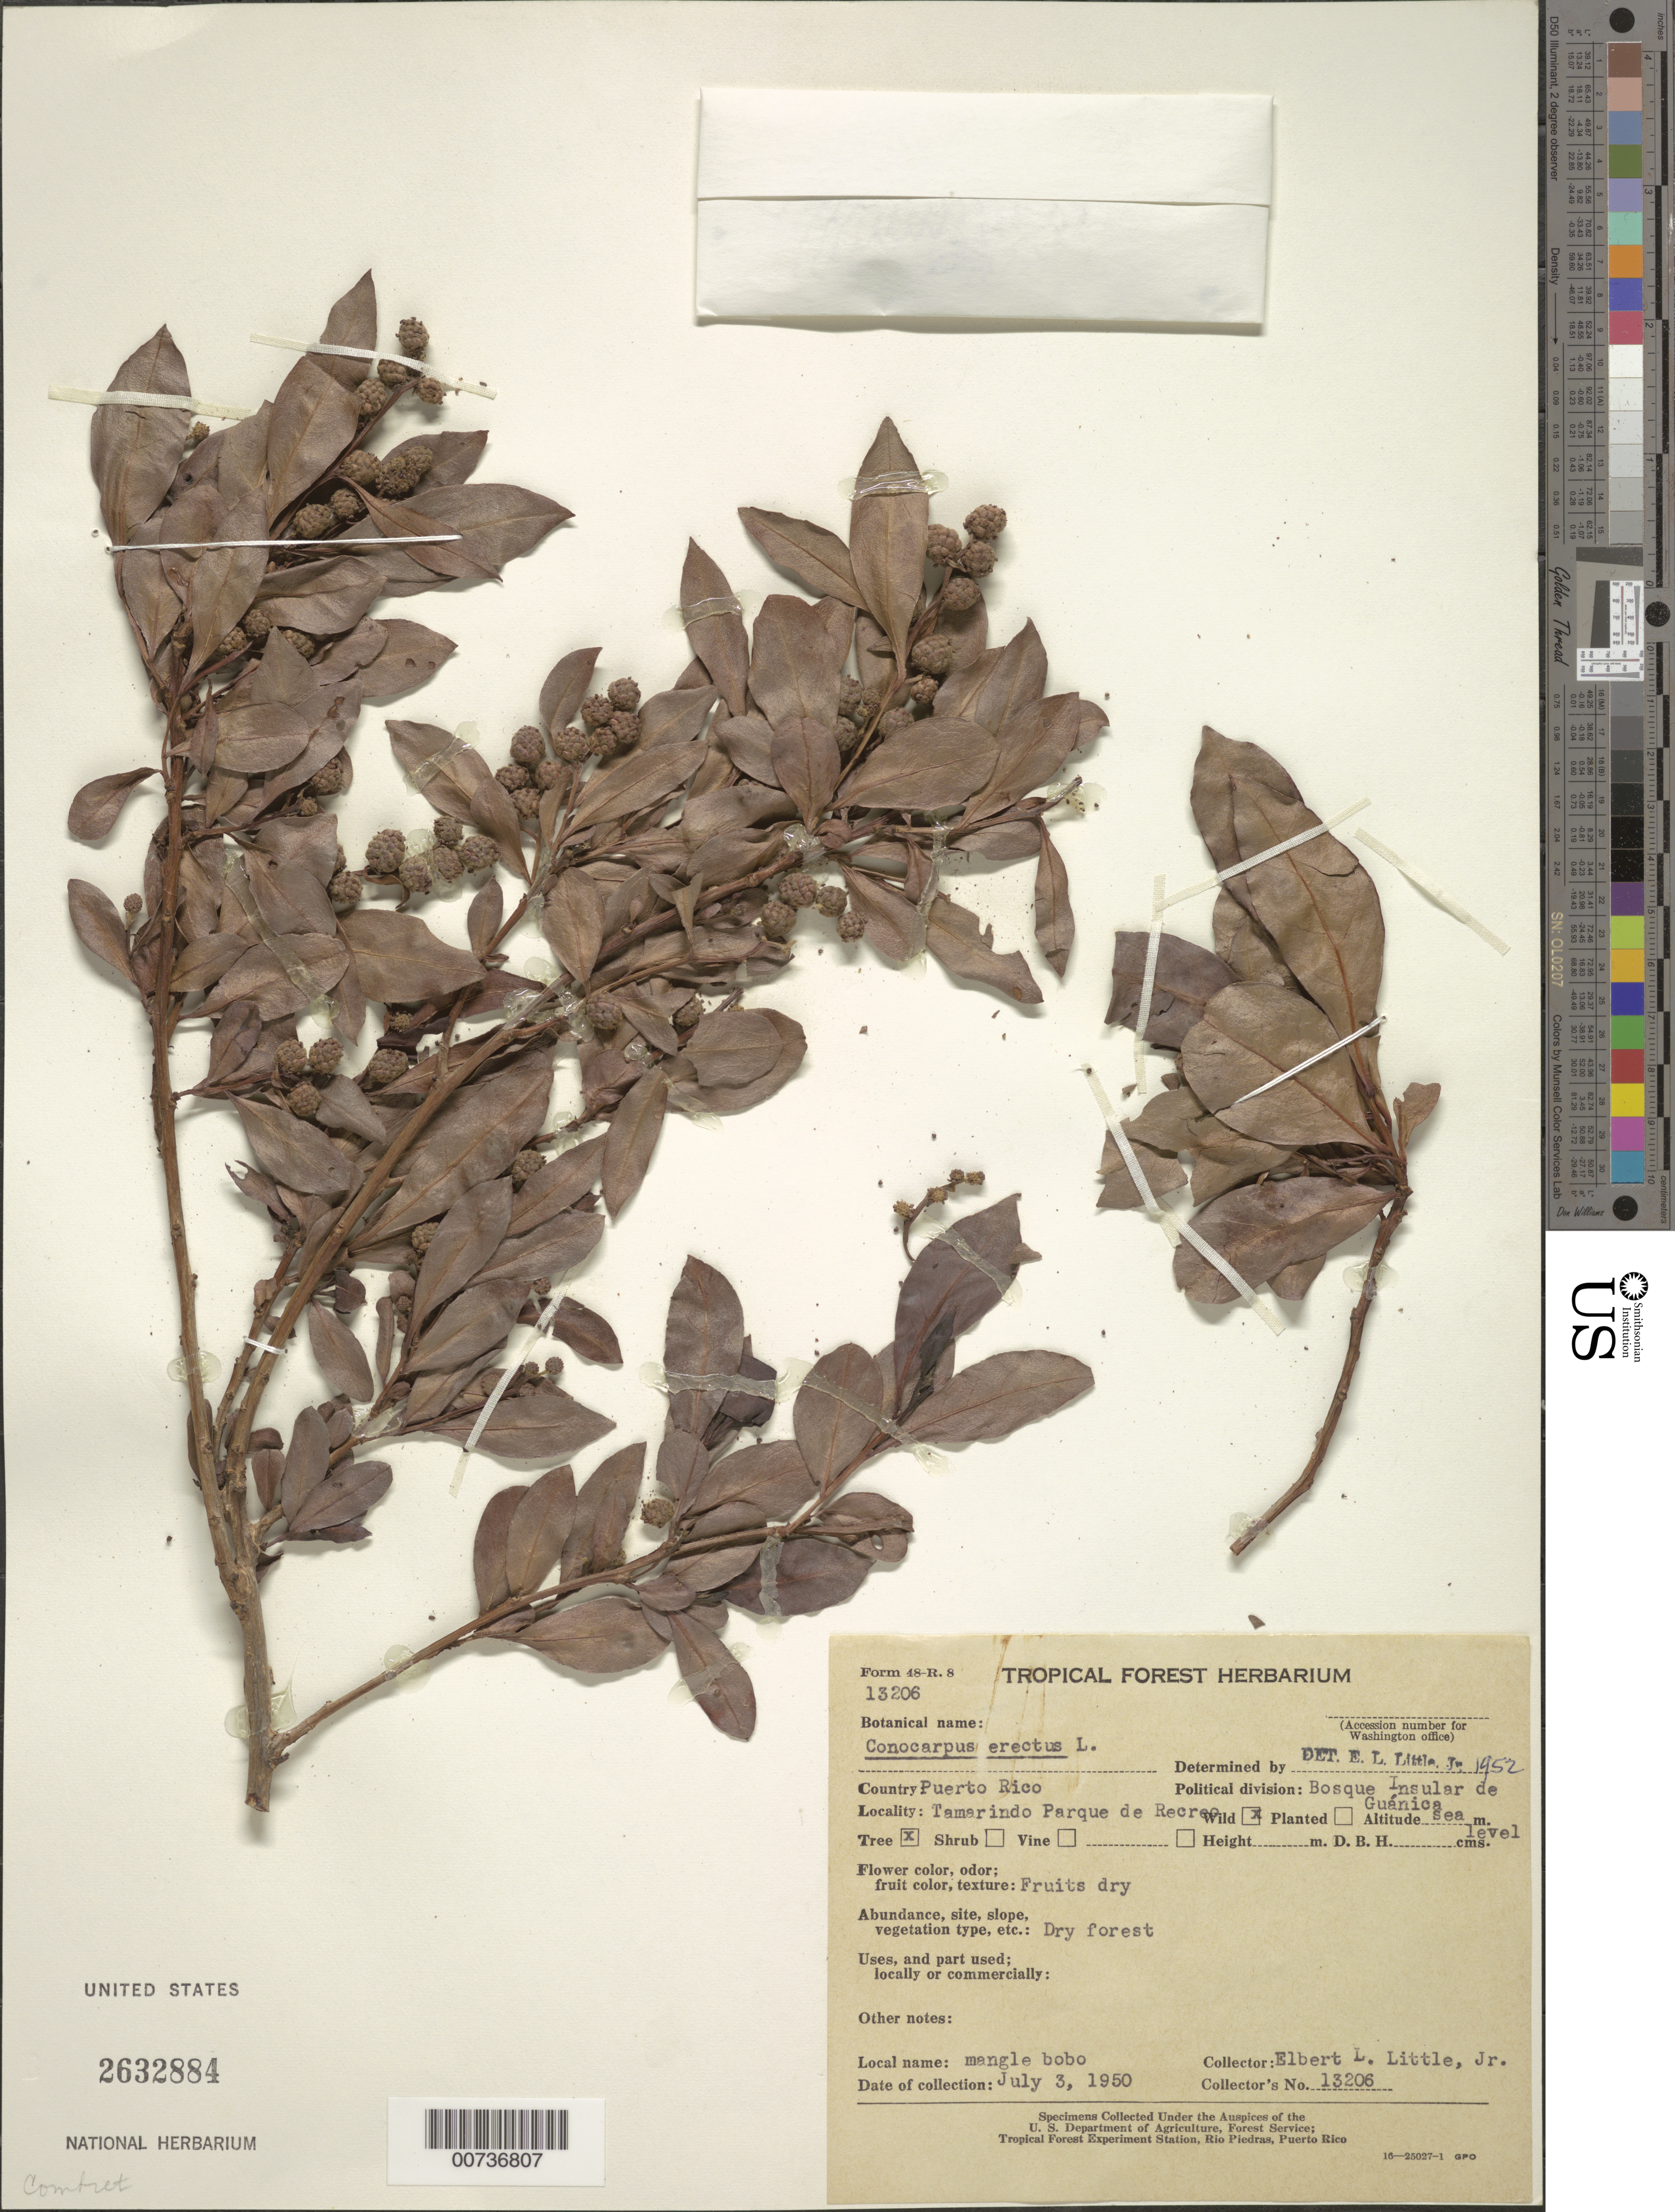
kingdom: Plantae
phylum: Tracheophyta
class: Magnoliopsida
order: Myrtales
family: Combretaceae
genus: Conocarpus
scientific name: Conocarpus erectus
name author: L.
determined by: Little, Elbert L., Jr., (FSSR), United States Department of Agriculture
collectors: E. L. Little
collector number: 13206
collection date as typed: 03 Jul 1950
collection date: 1950-07-03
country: Puerto Rico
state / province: Guánica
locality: Bosque Insular de Guánica. Tamarindo Parque de Recreo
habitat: Dry forest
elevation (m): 0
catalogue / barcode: US 2632884